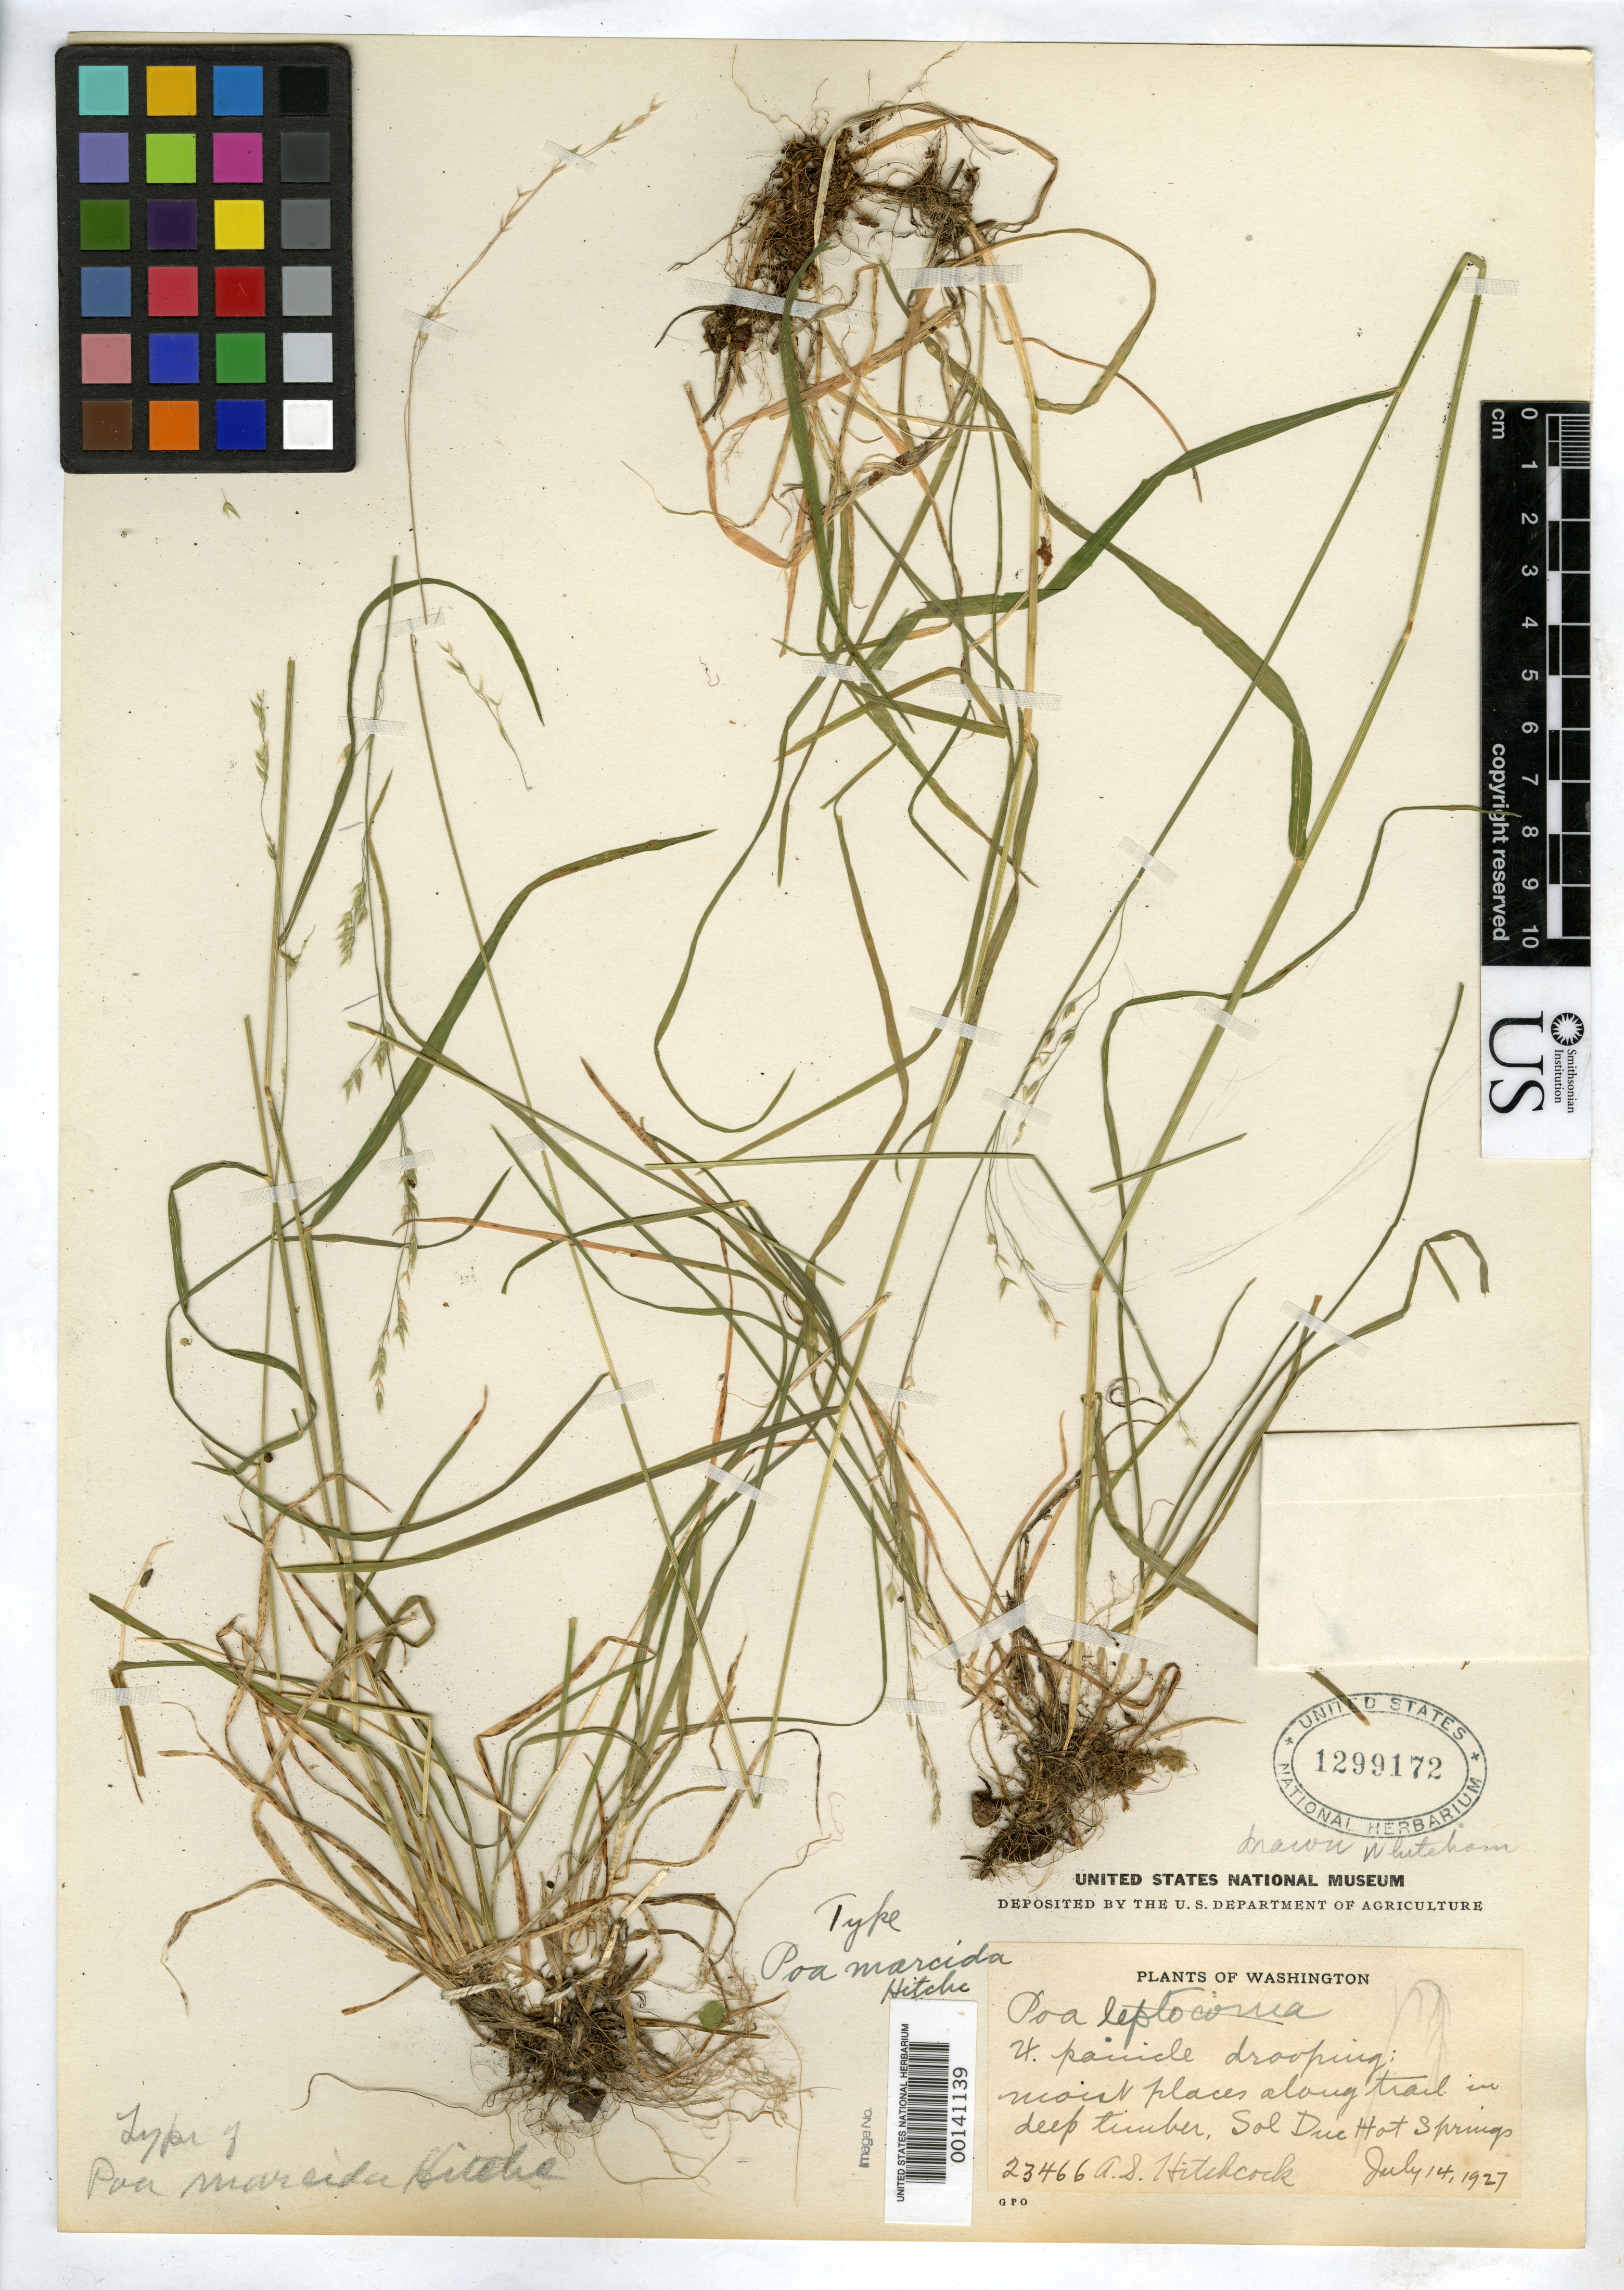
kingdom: Plantae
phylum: Tracheophyta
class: Liliopsida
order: Poales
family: Poaceae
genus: Poa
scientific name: Poa marcida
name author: Hitchc.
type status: Holotype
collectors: A. S. Hitchcock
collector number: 23466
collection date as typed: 14 Jul 1927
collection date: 1927-07-14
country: United States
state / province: Washington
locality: Olympic Mts.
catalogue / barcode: US 1299172